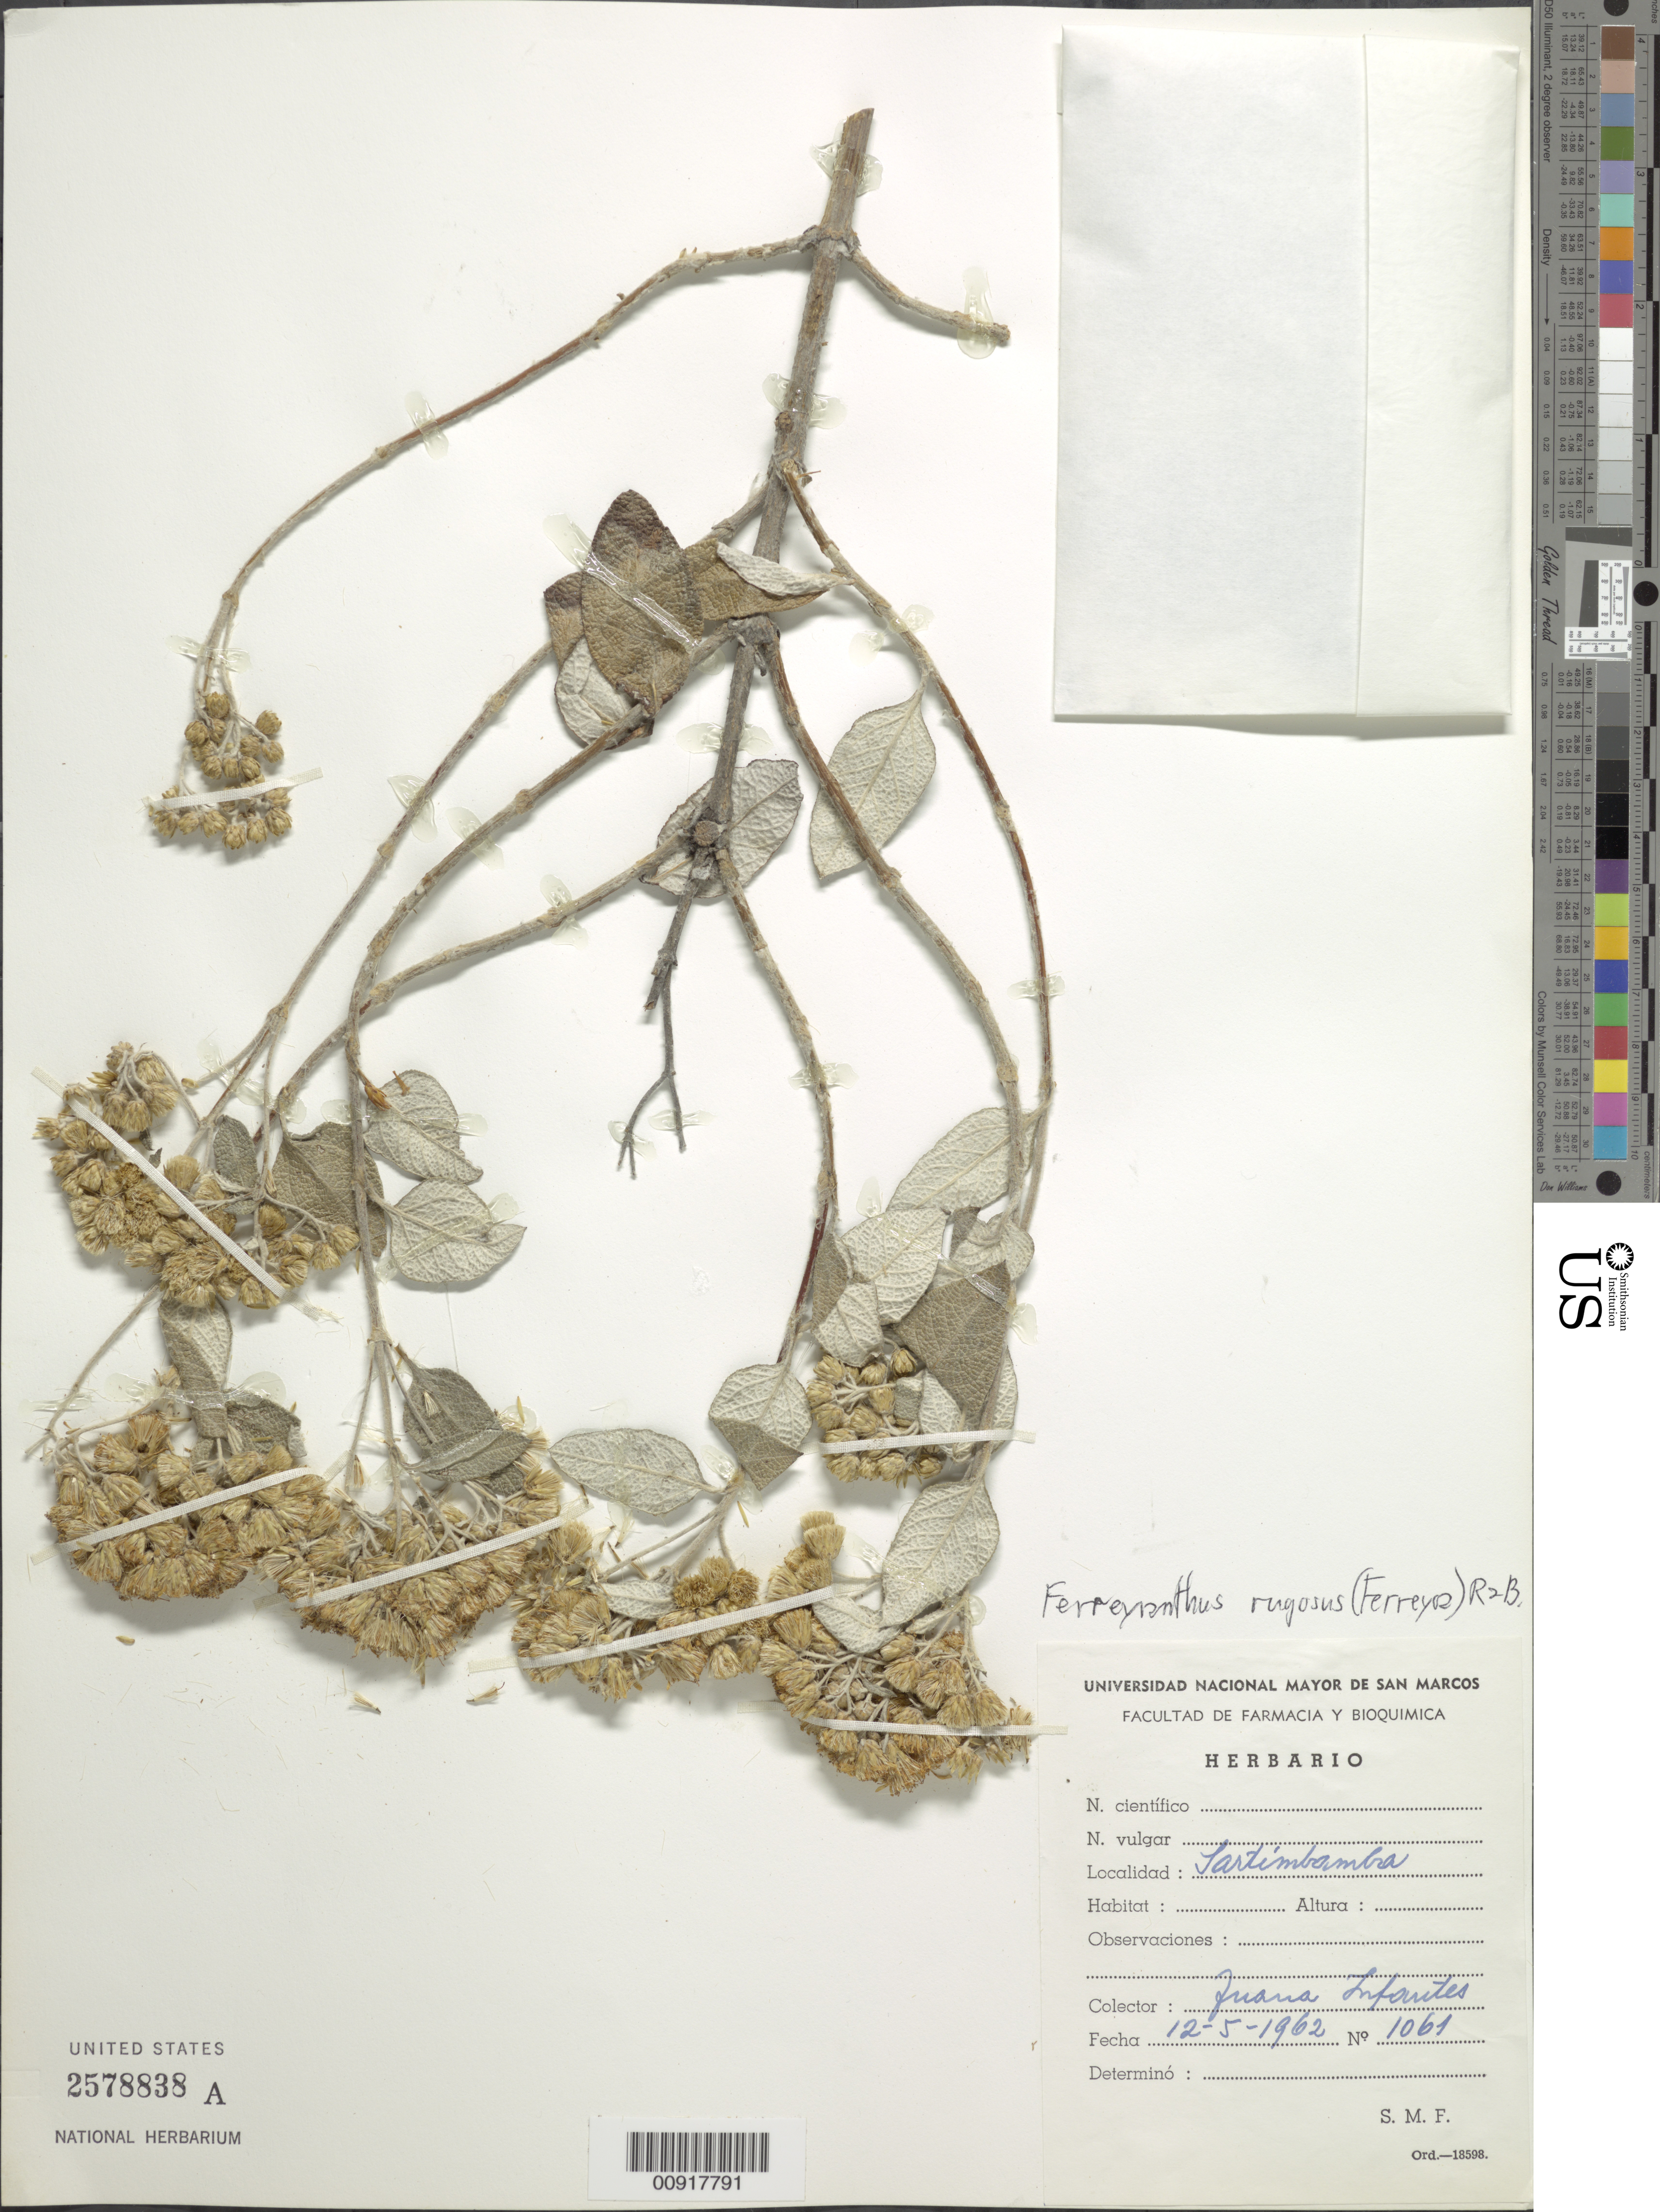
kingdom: Plantae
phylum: Tracheophyta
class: Magnoliopsida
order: Asterales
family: Asteraceae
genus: Ferreyranthus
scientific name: Ferreyranthus rugosus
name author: (Ferreyra) H. Rob. & Brettell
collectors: J. Infantes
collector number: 1061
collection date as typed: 12 May 1962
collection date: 1962-05-12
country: Peru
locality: Prov. Huamachuco; Dpto. La Libertad, Sartimbamba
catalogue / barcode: US 2578838A